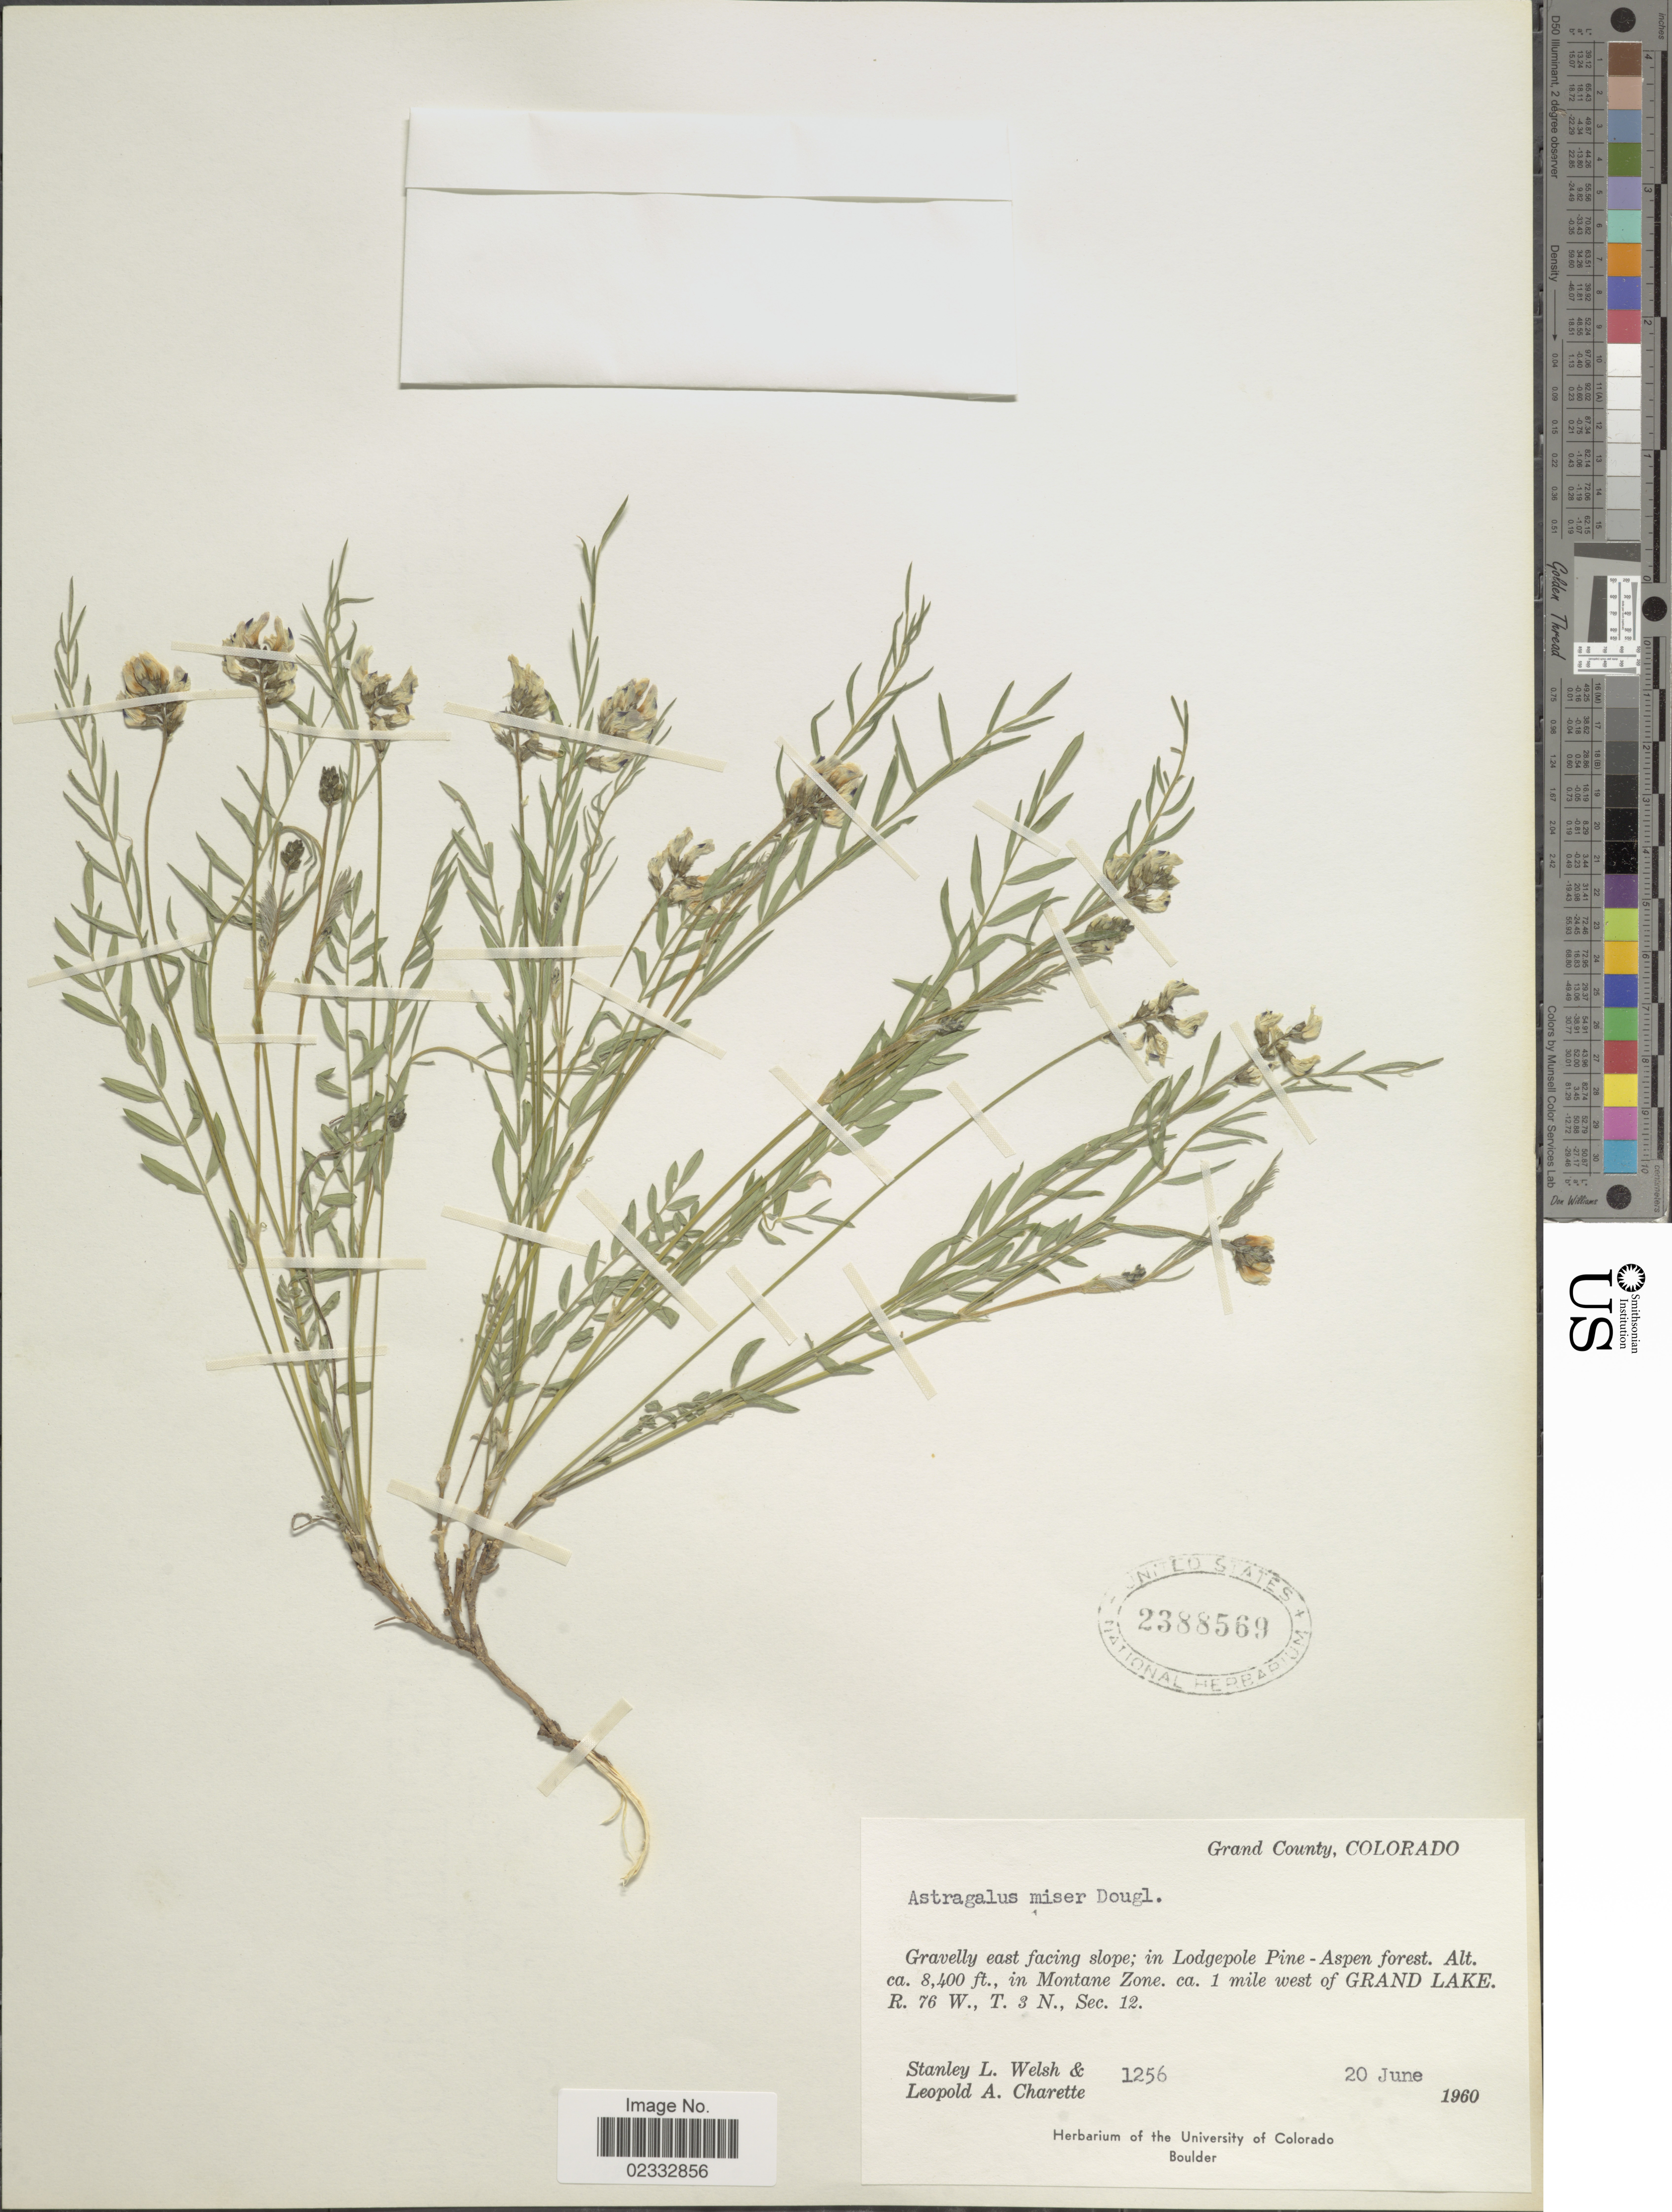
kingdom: Plantae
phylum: Tracheophyta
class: Magnoliopsida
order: Fabales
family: Fabaceae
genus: Astragalus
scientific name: Astragalus miser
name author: Douglas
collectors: S. Welsh & L. A. Charette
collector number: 1256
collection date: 1960-06-20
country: United States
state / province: Colorado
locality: Grand County, gravelly east facing slope; in Lodgepole Pine-Aspen forest, in Montane Zone, ca. 1 mile west of Grand Lake, R.76W., T. 3N, Sec. 12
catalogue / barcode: US 2388569